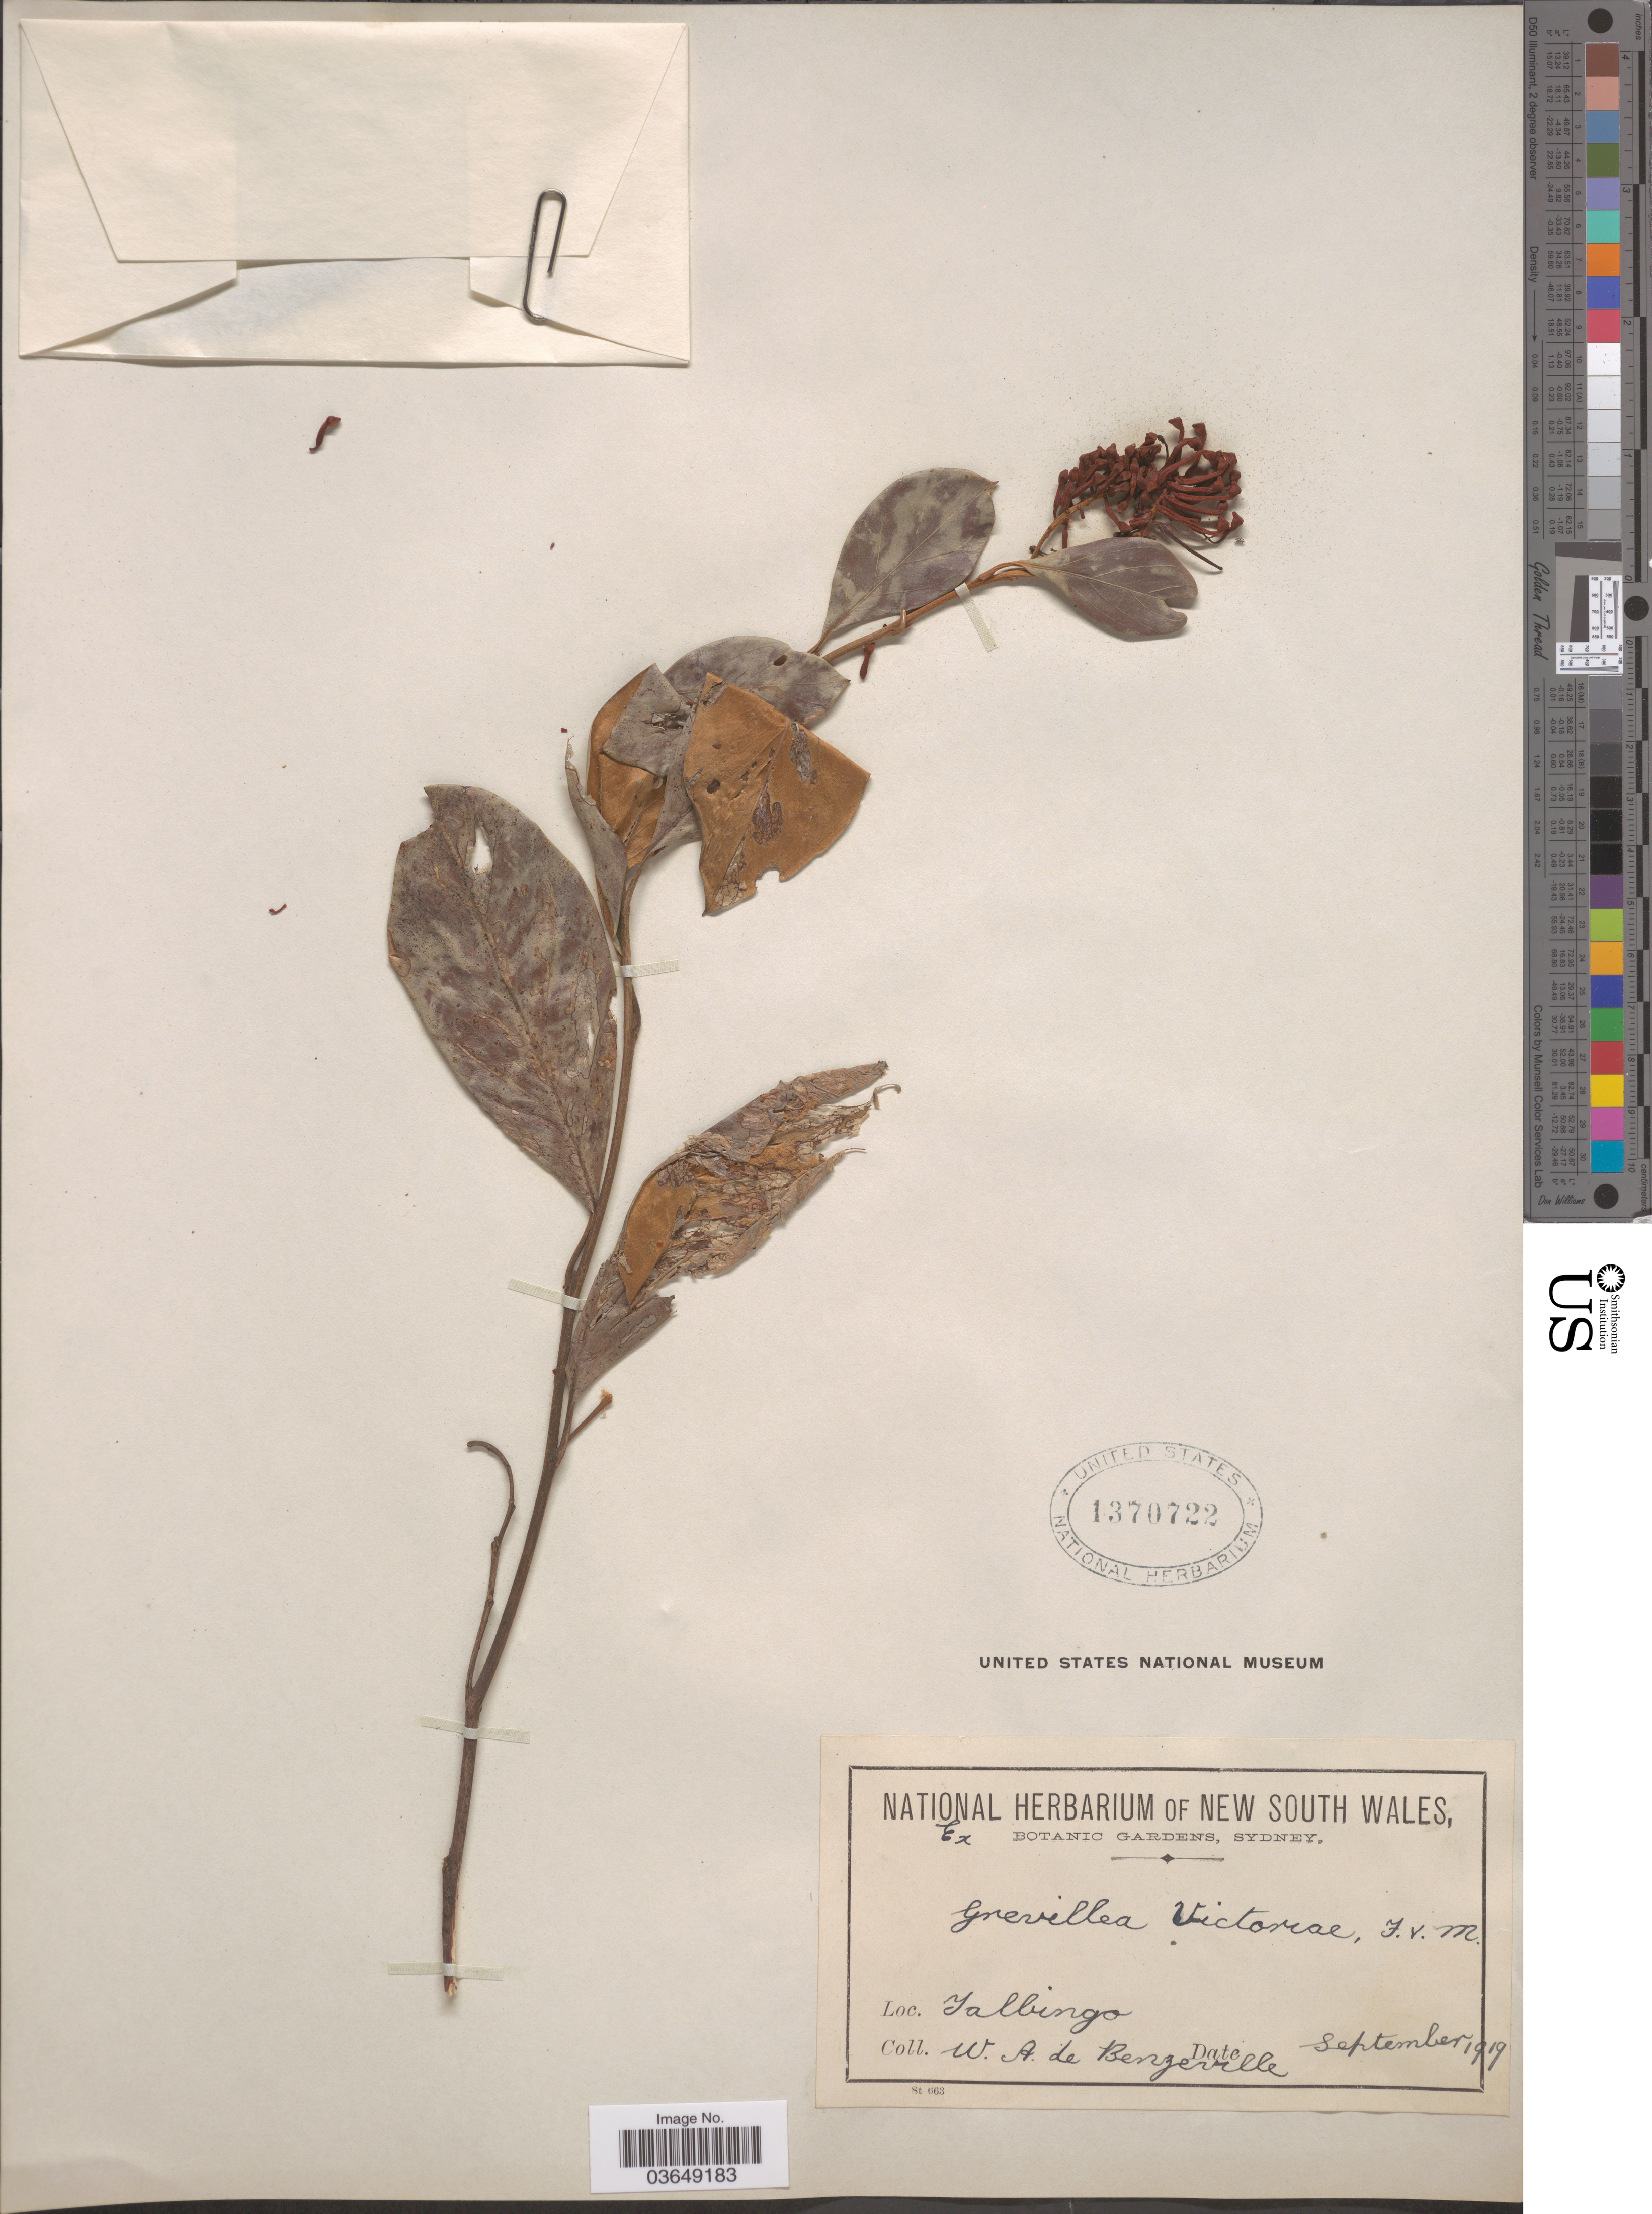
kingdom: Plantae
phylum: Tracheophyta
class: Magnoliopsida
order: Proteales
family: Proteaceae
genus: Grevillea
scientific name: Grevillea victoriae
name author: F. Muell.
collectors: W. Benzeville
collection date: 1919-09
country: Australia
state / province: New South Wales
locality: Talbingo.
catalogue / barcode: US 1370722